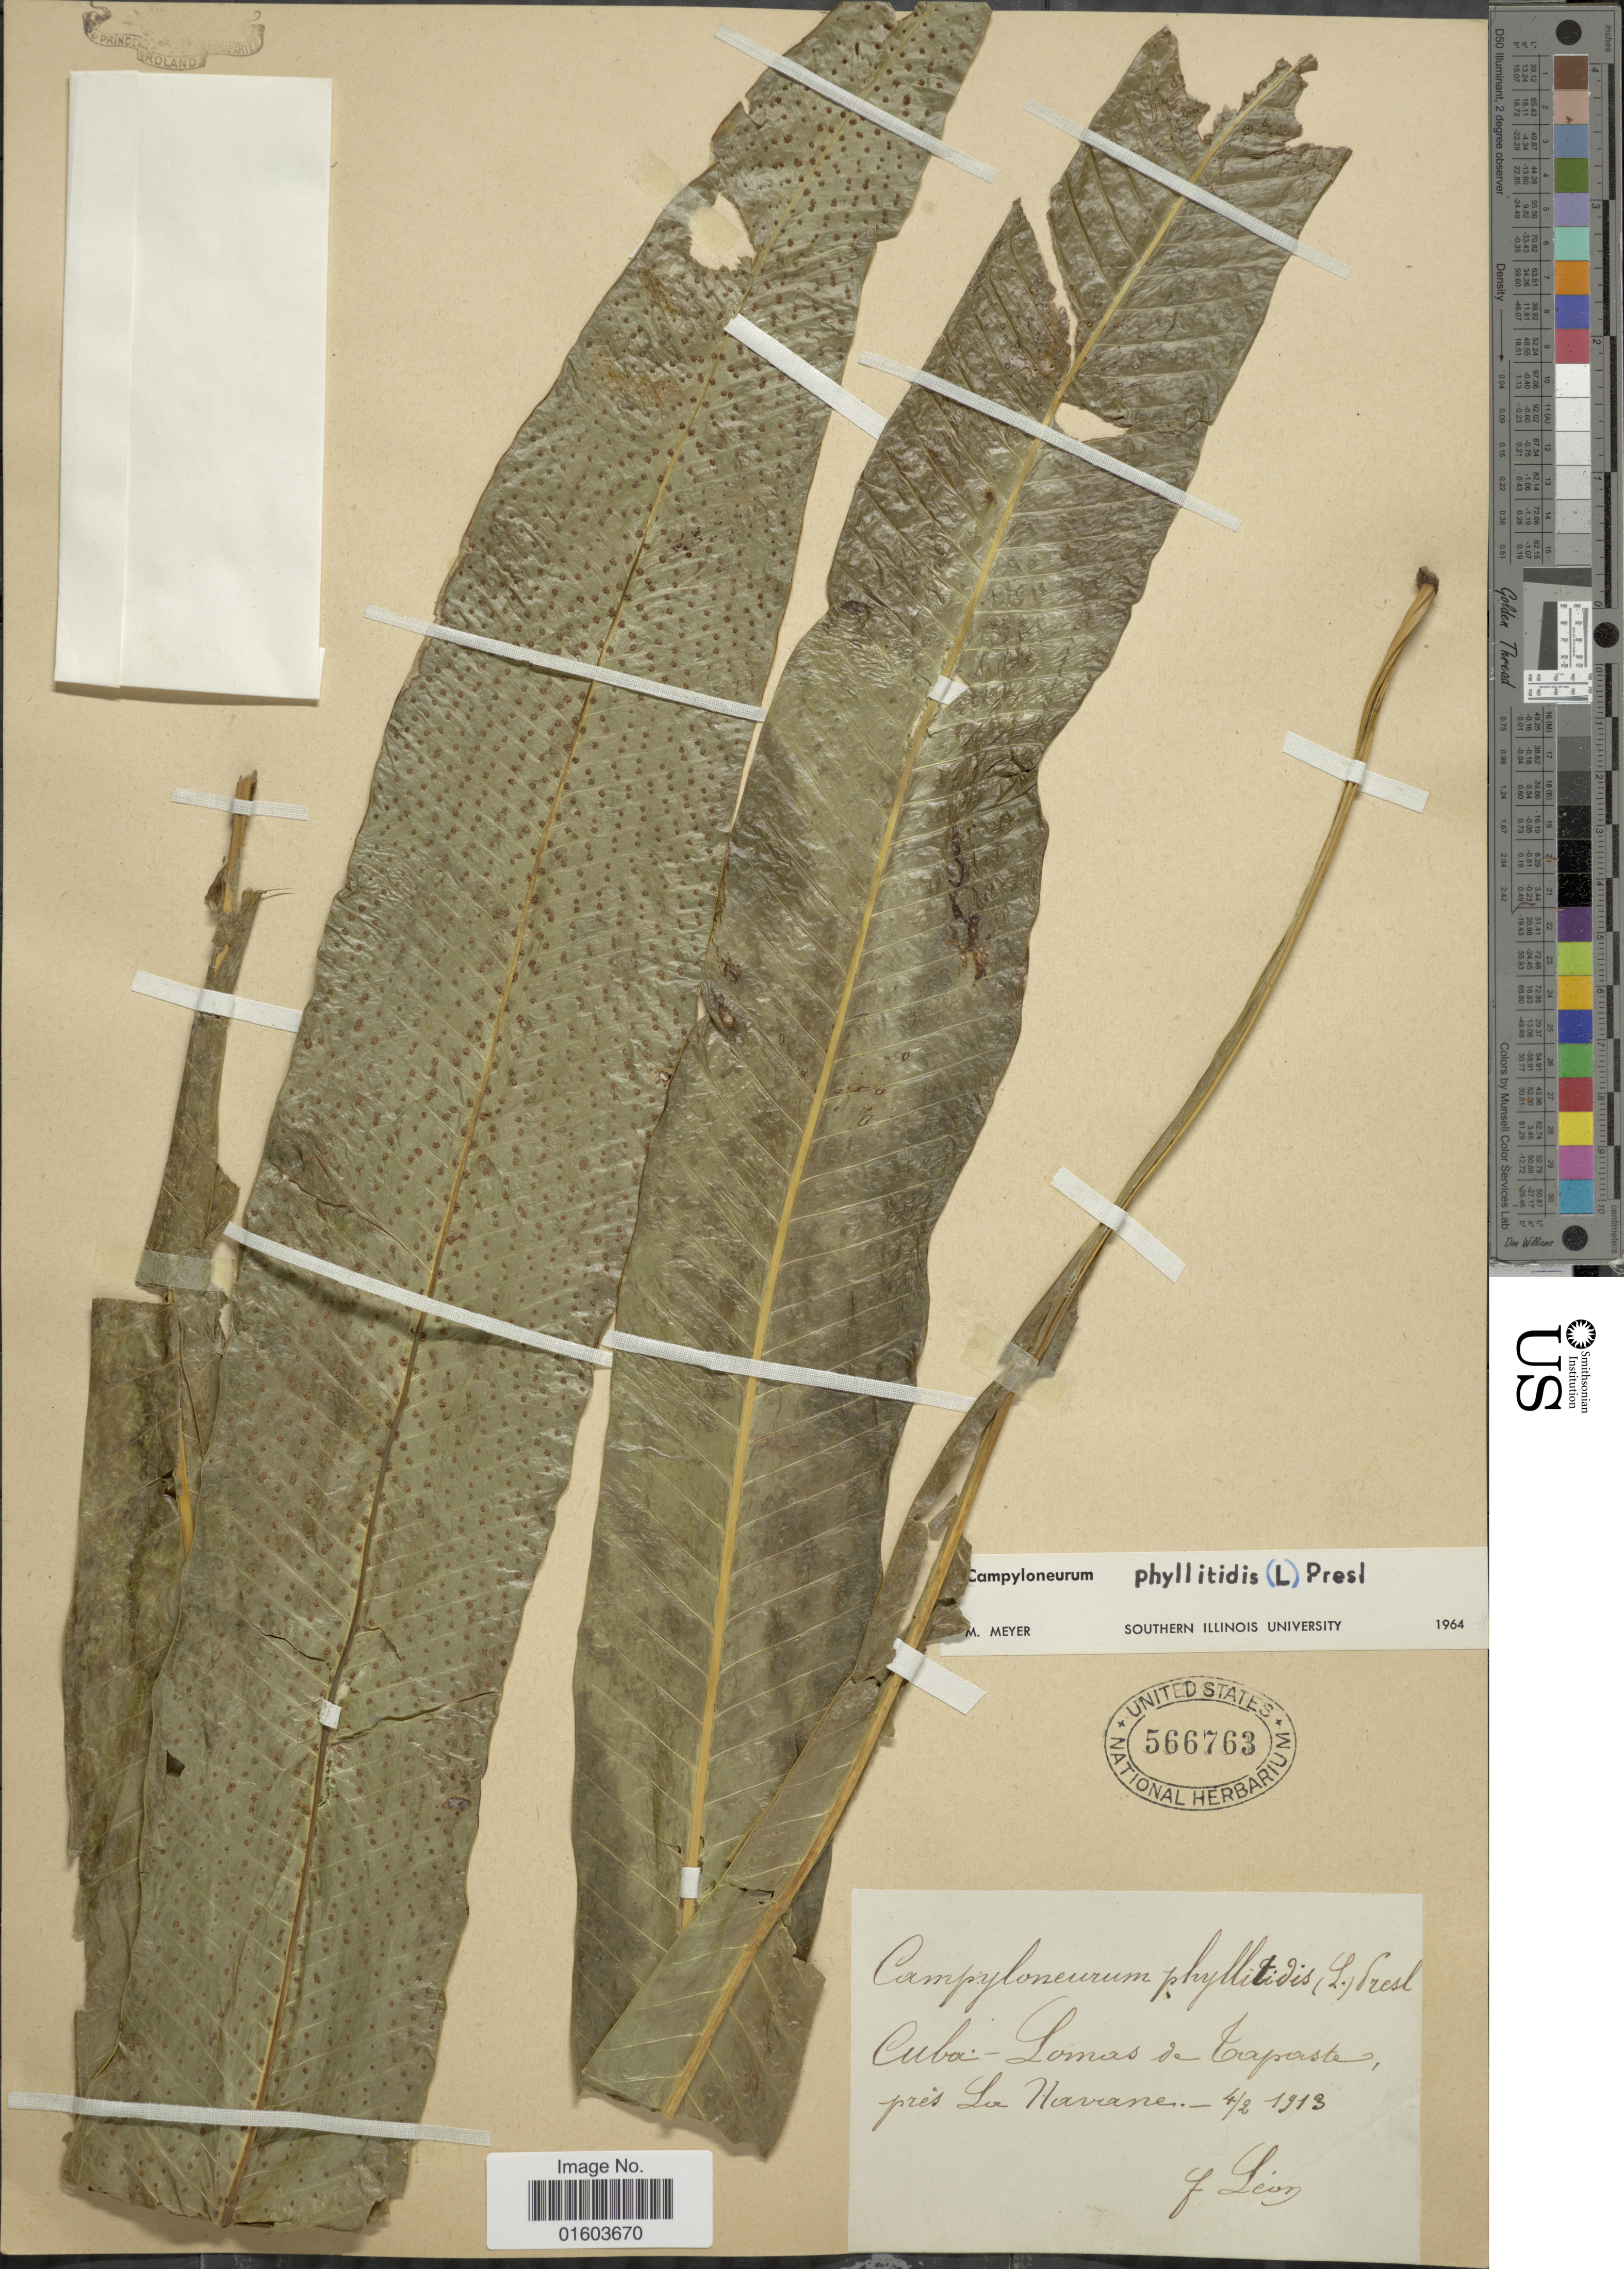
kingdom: Plantae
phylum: Tracheophyta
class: Polypodiopsida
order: Polypodiales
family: Polypodiaceae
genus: Campyloneurum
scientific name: Campyloneurum phyllitidis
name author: (L.) C. Presl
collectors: Bro. León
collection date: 1913-02-04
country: Cuba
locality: Lomos de Caspaste pres La Havane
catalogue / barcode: US 566763